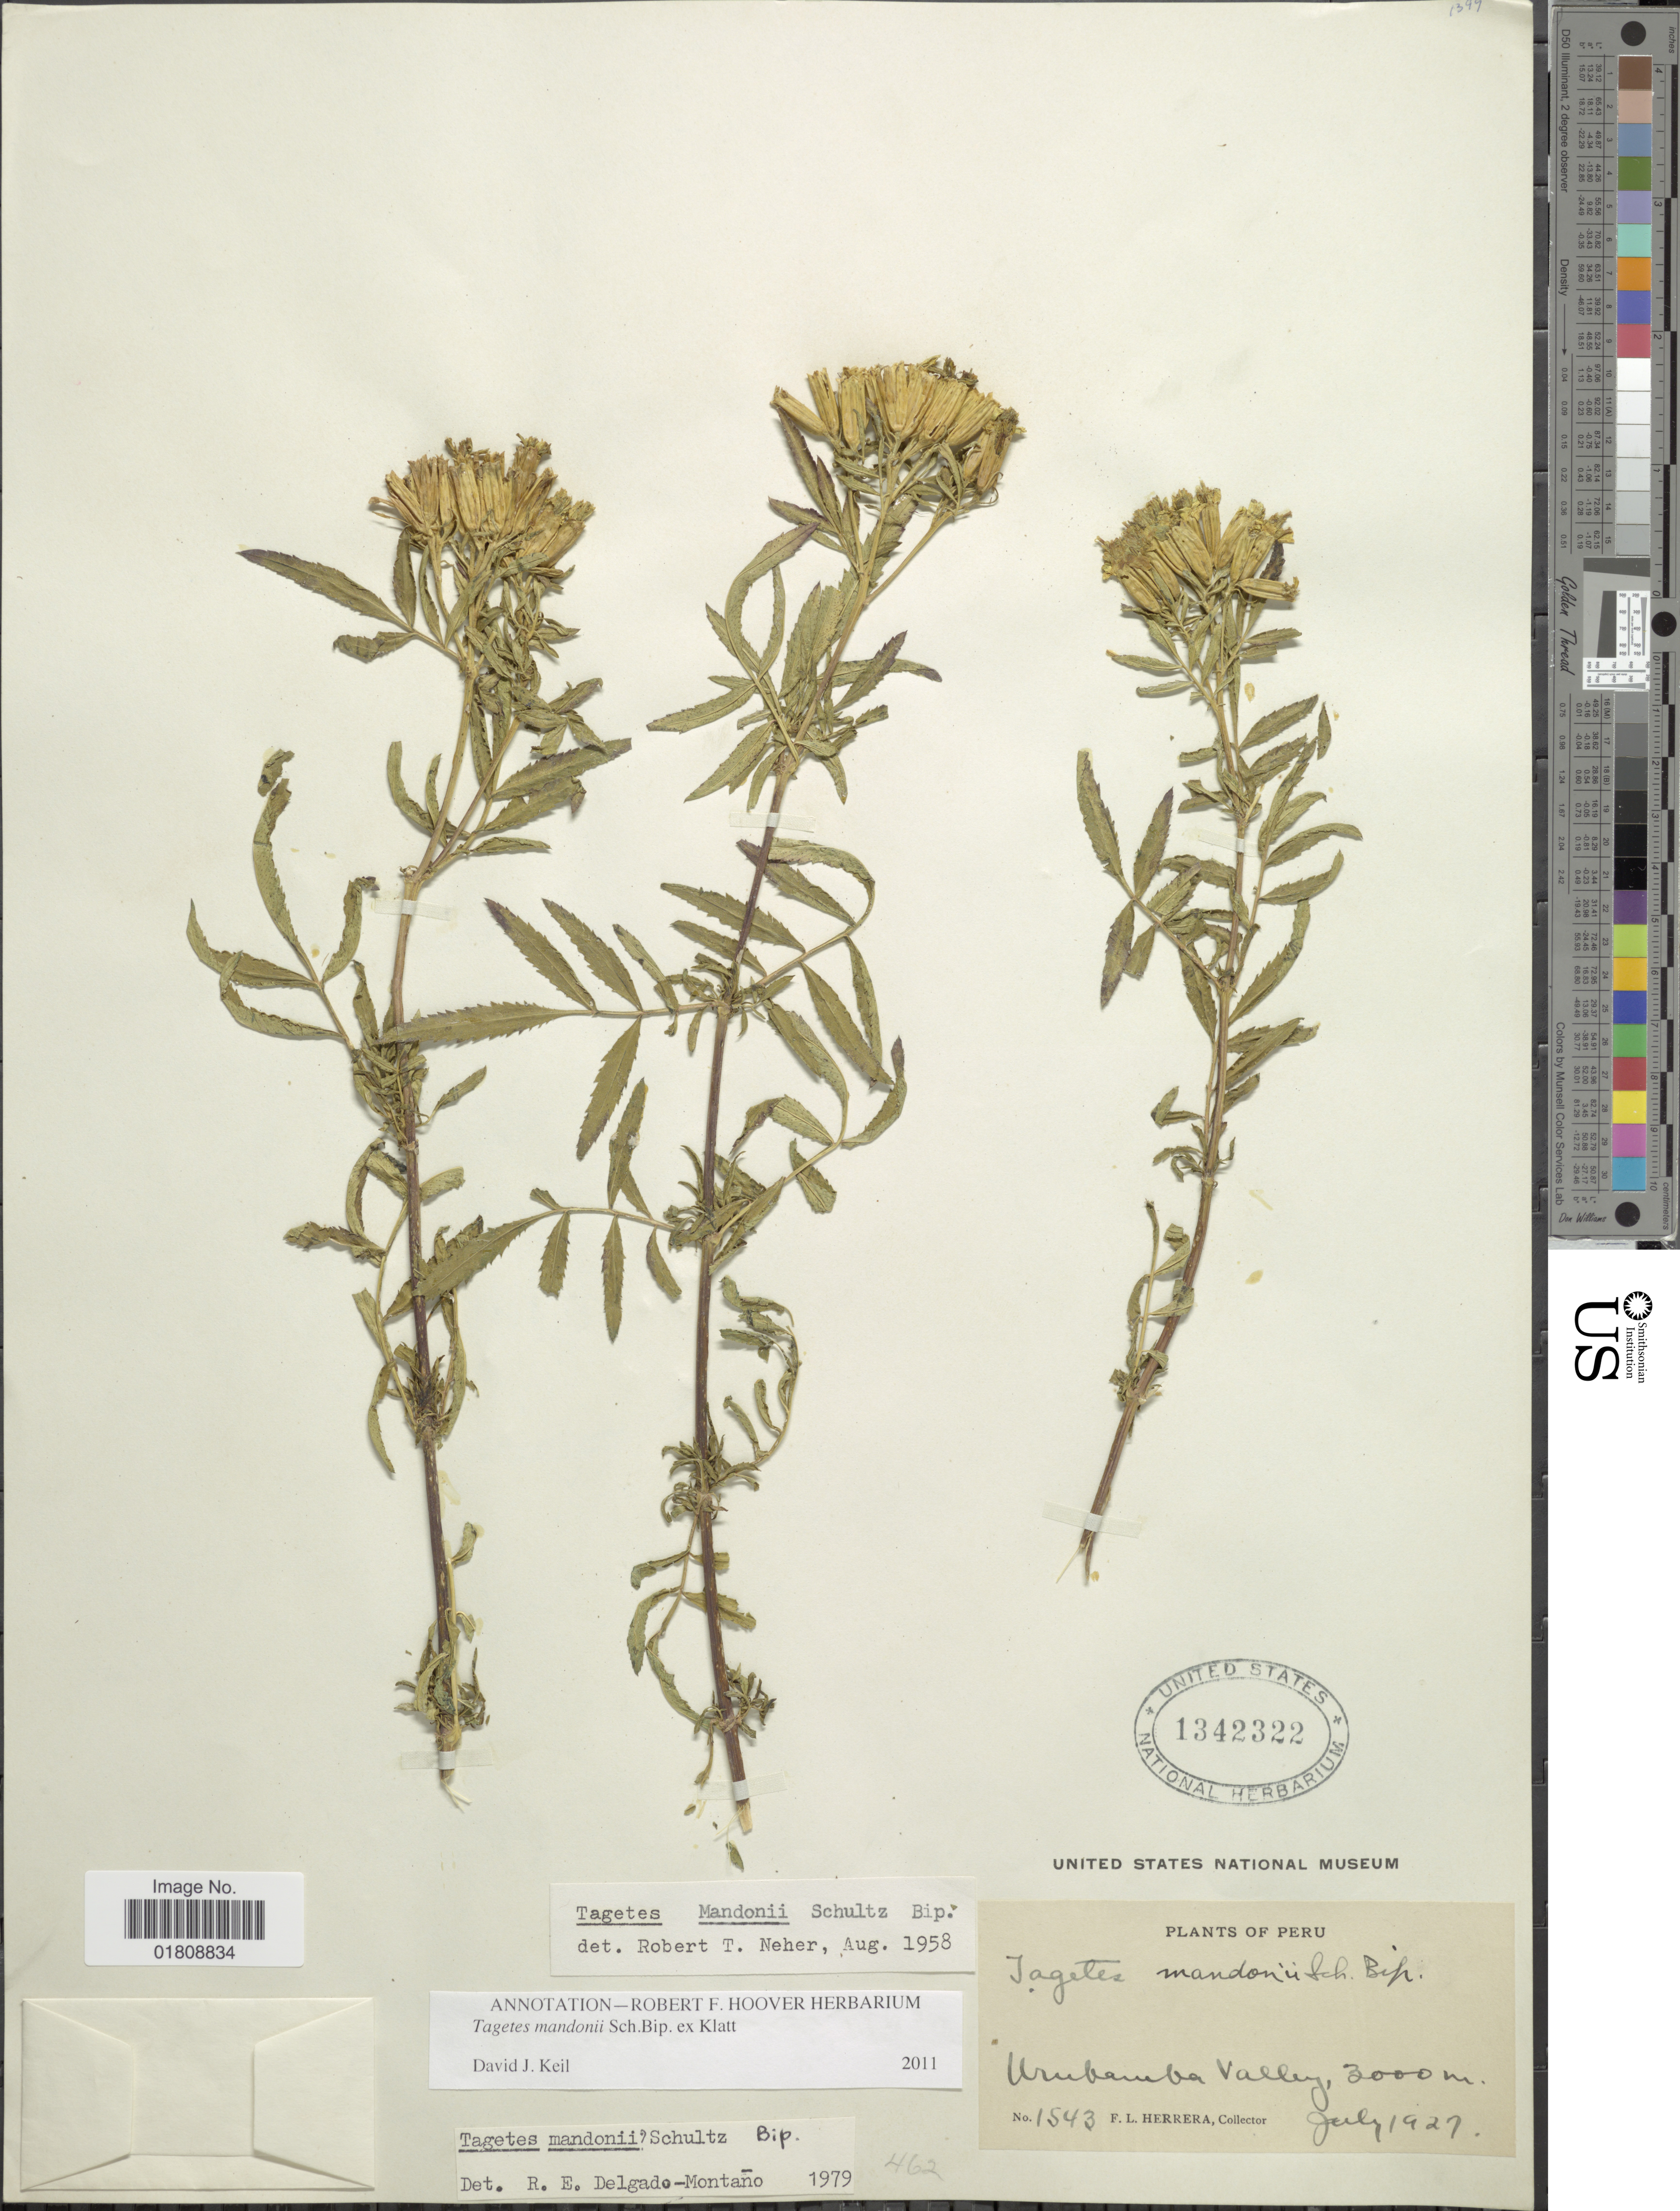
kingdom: Plantae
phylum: Tracheophyta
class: Magnoliopsida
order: Asterales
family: Asteraceae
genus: Tagetes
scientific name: Tagetes mandonii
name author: Sch. Bip. ex Klatt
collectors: F. L. Herrera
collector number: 1543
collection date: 1927-07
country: Peru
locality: Urubamba Valley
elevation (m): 3000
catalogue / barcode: US 1342322